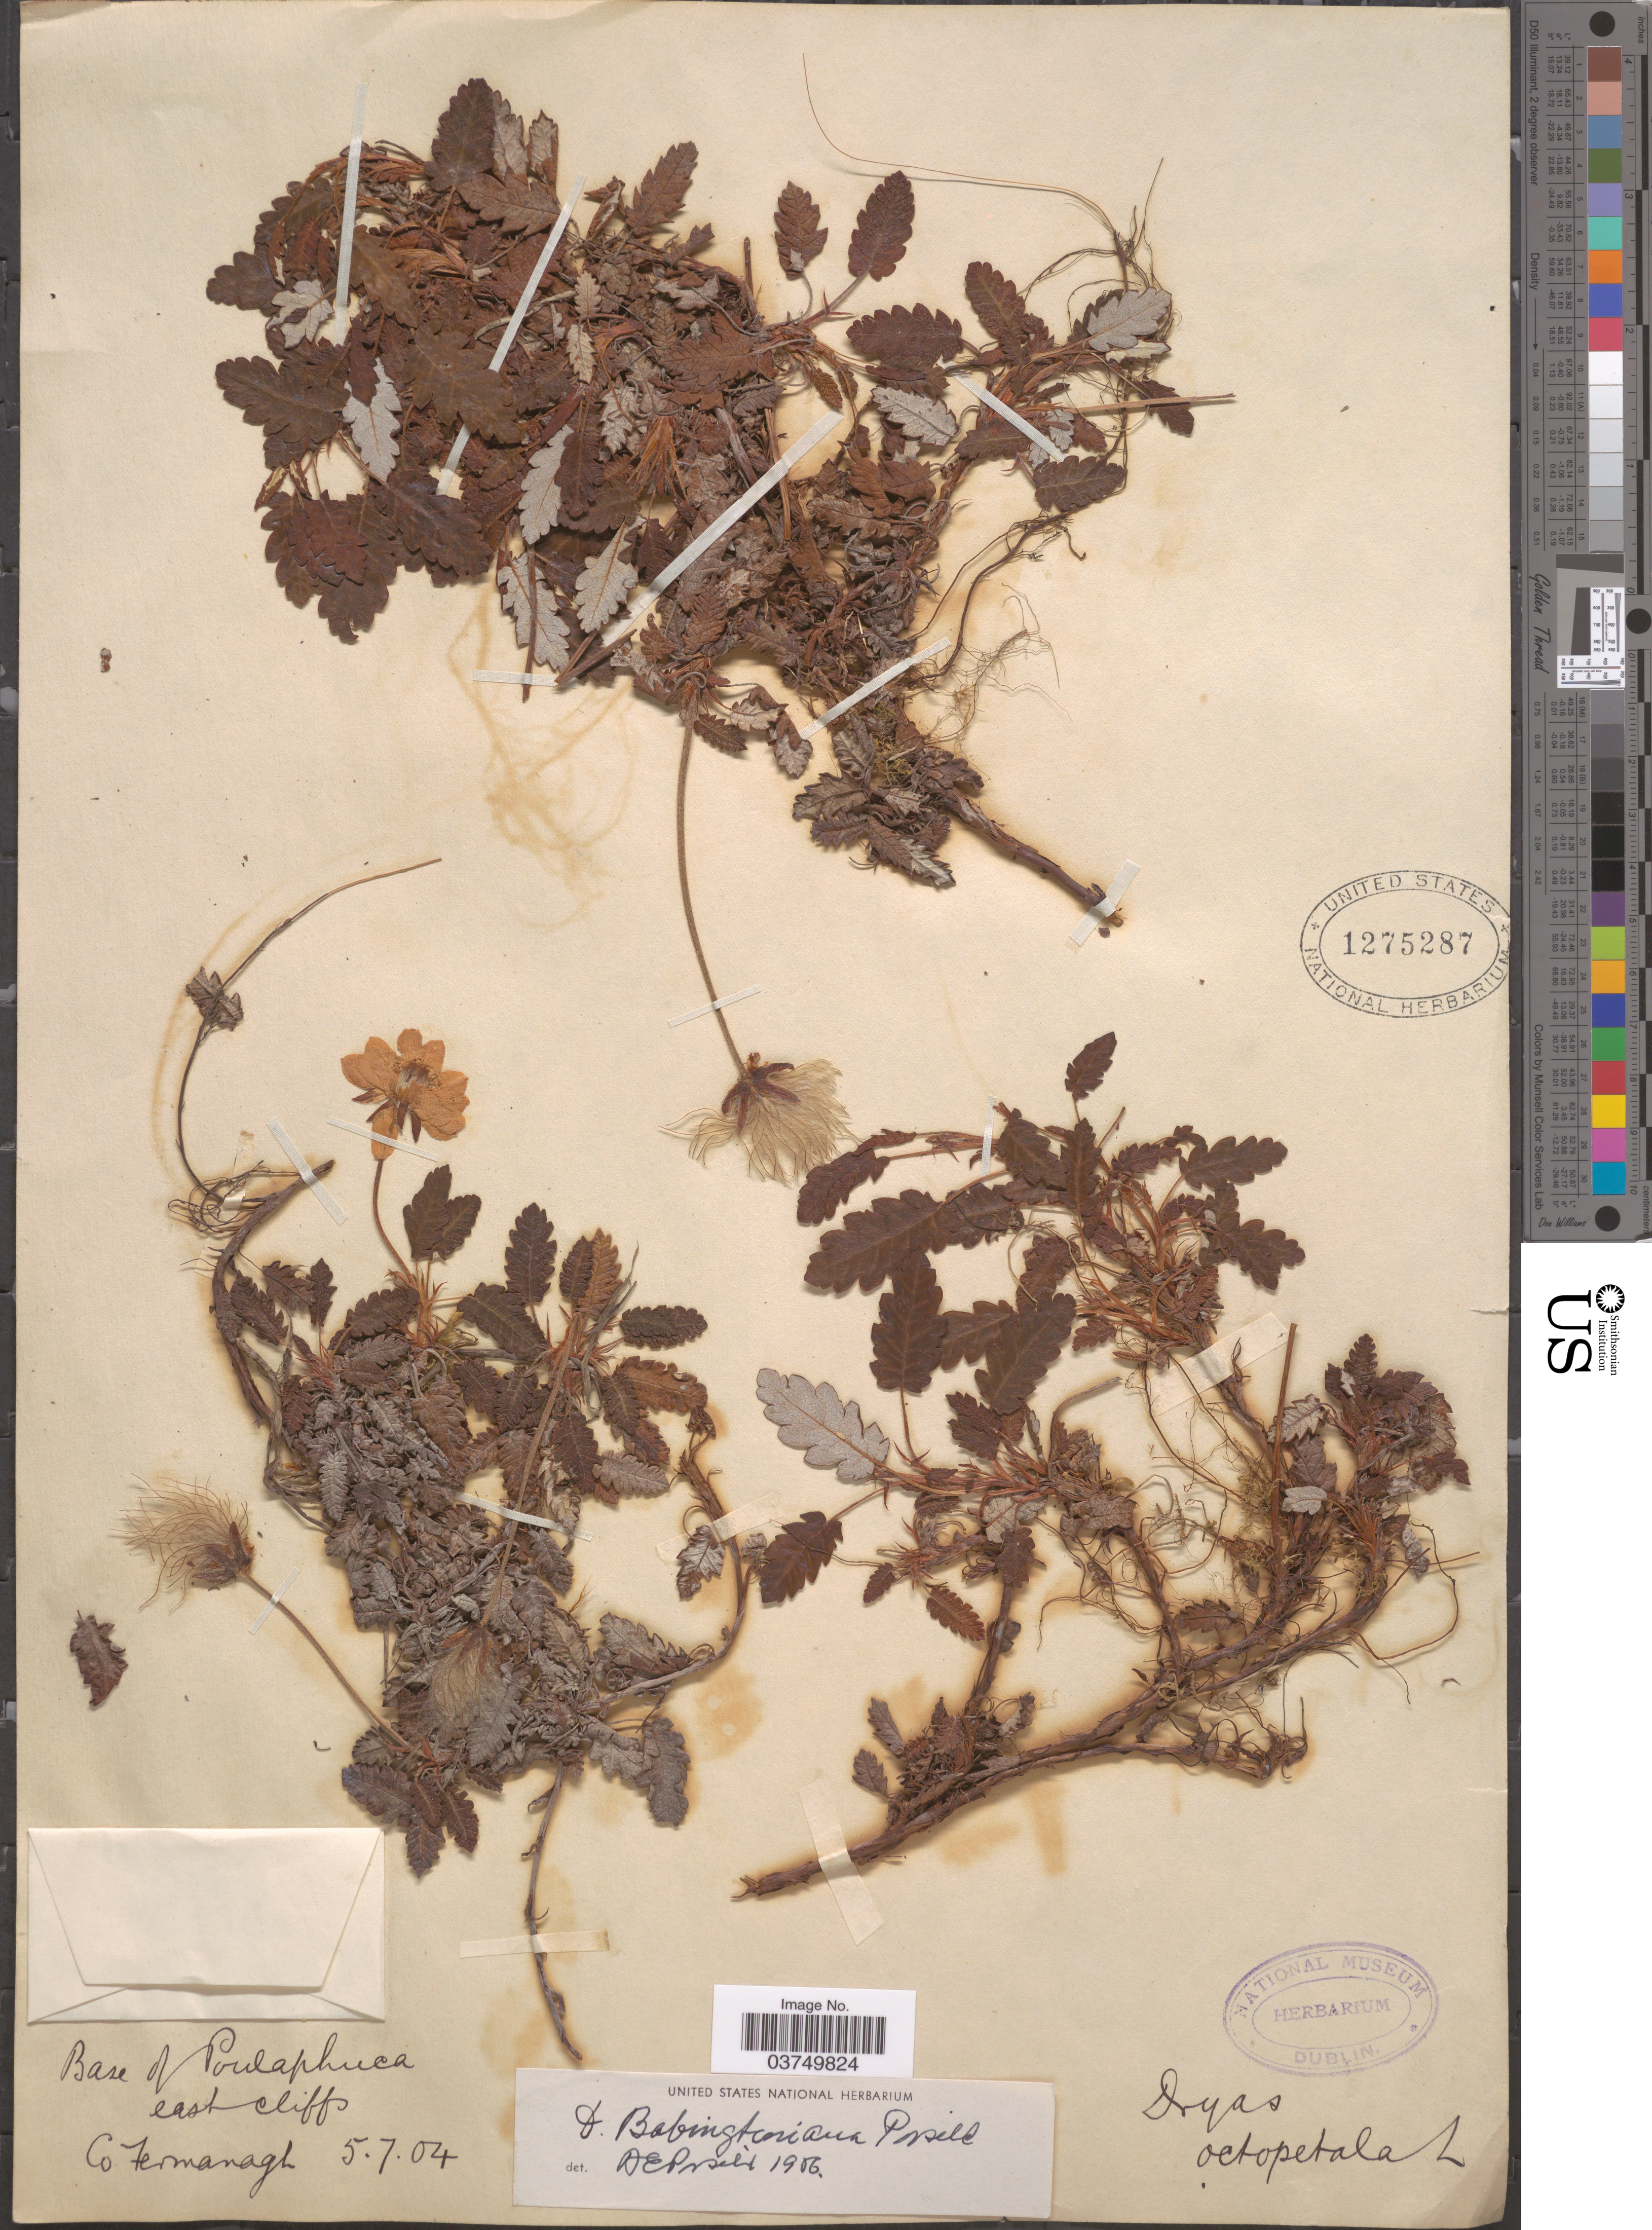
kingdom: Plantae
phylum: Tracheophyta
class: Magnoliopsida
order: Rosales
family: Rosaceae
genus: Dryas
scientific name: Dryas octopetala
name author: L.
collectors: Fermanagh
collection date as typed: Transcribed d/m/y: 7/5/4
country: Ireland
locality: Base of Poulaphuca east cliffs.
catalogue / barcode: US 1275287